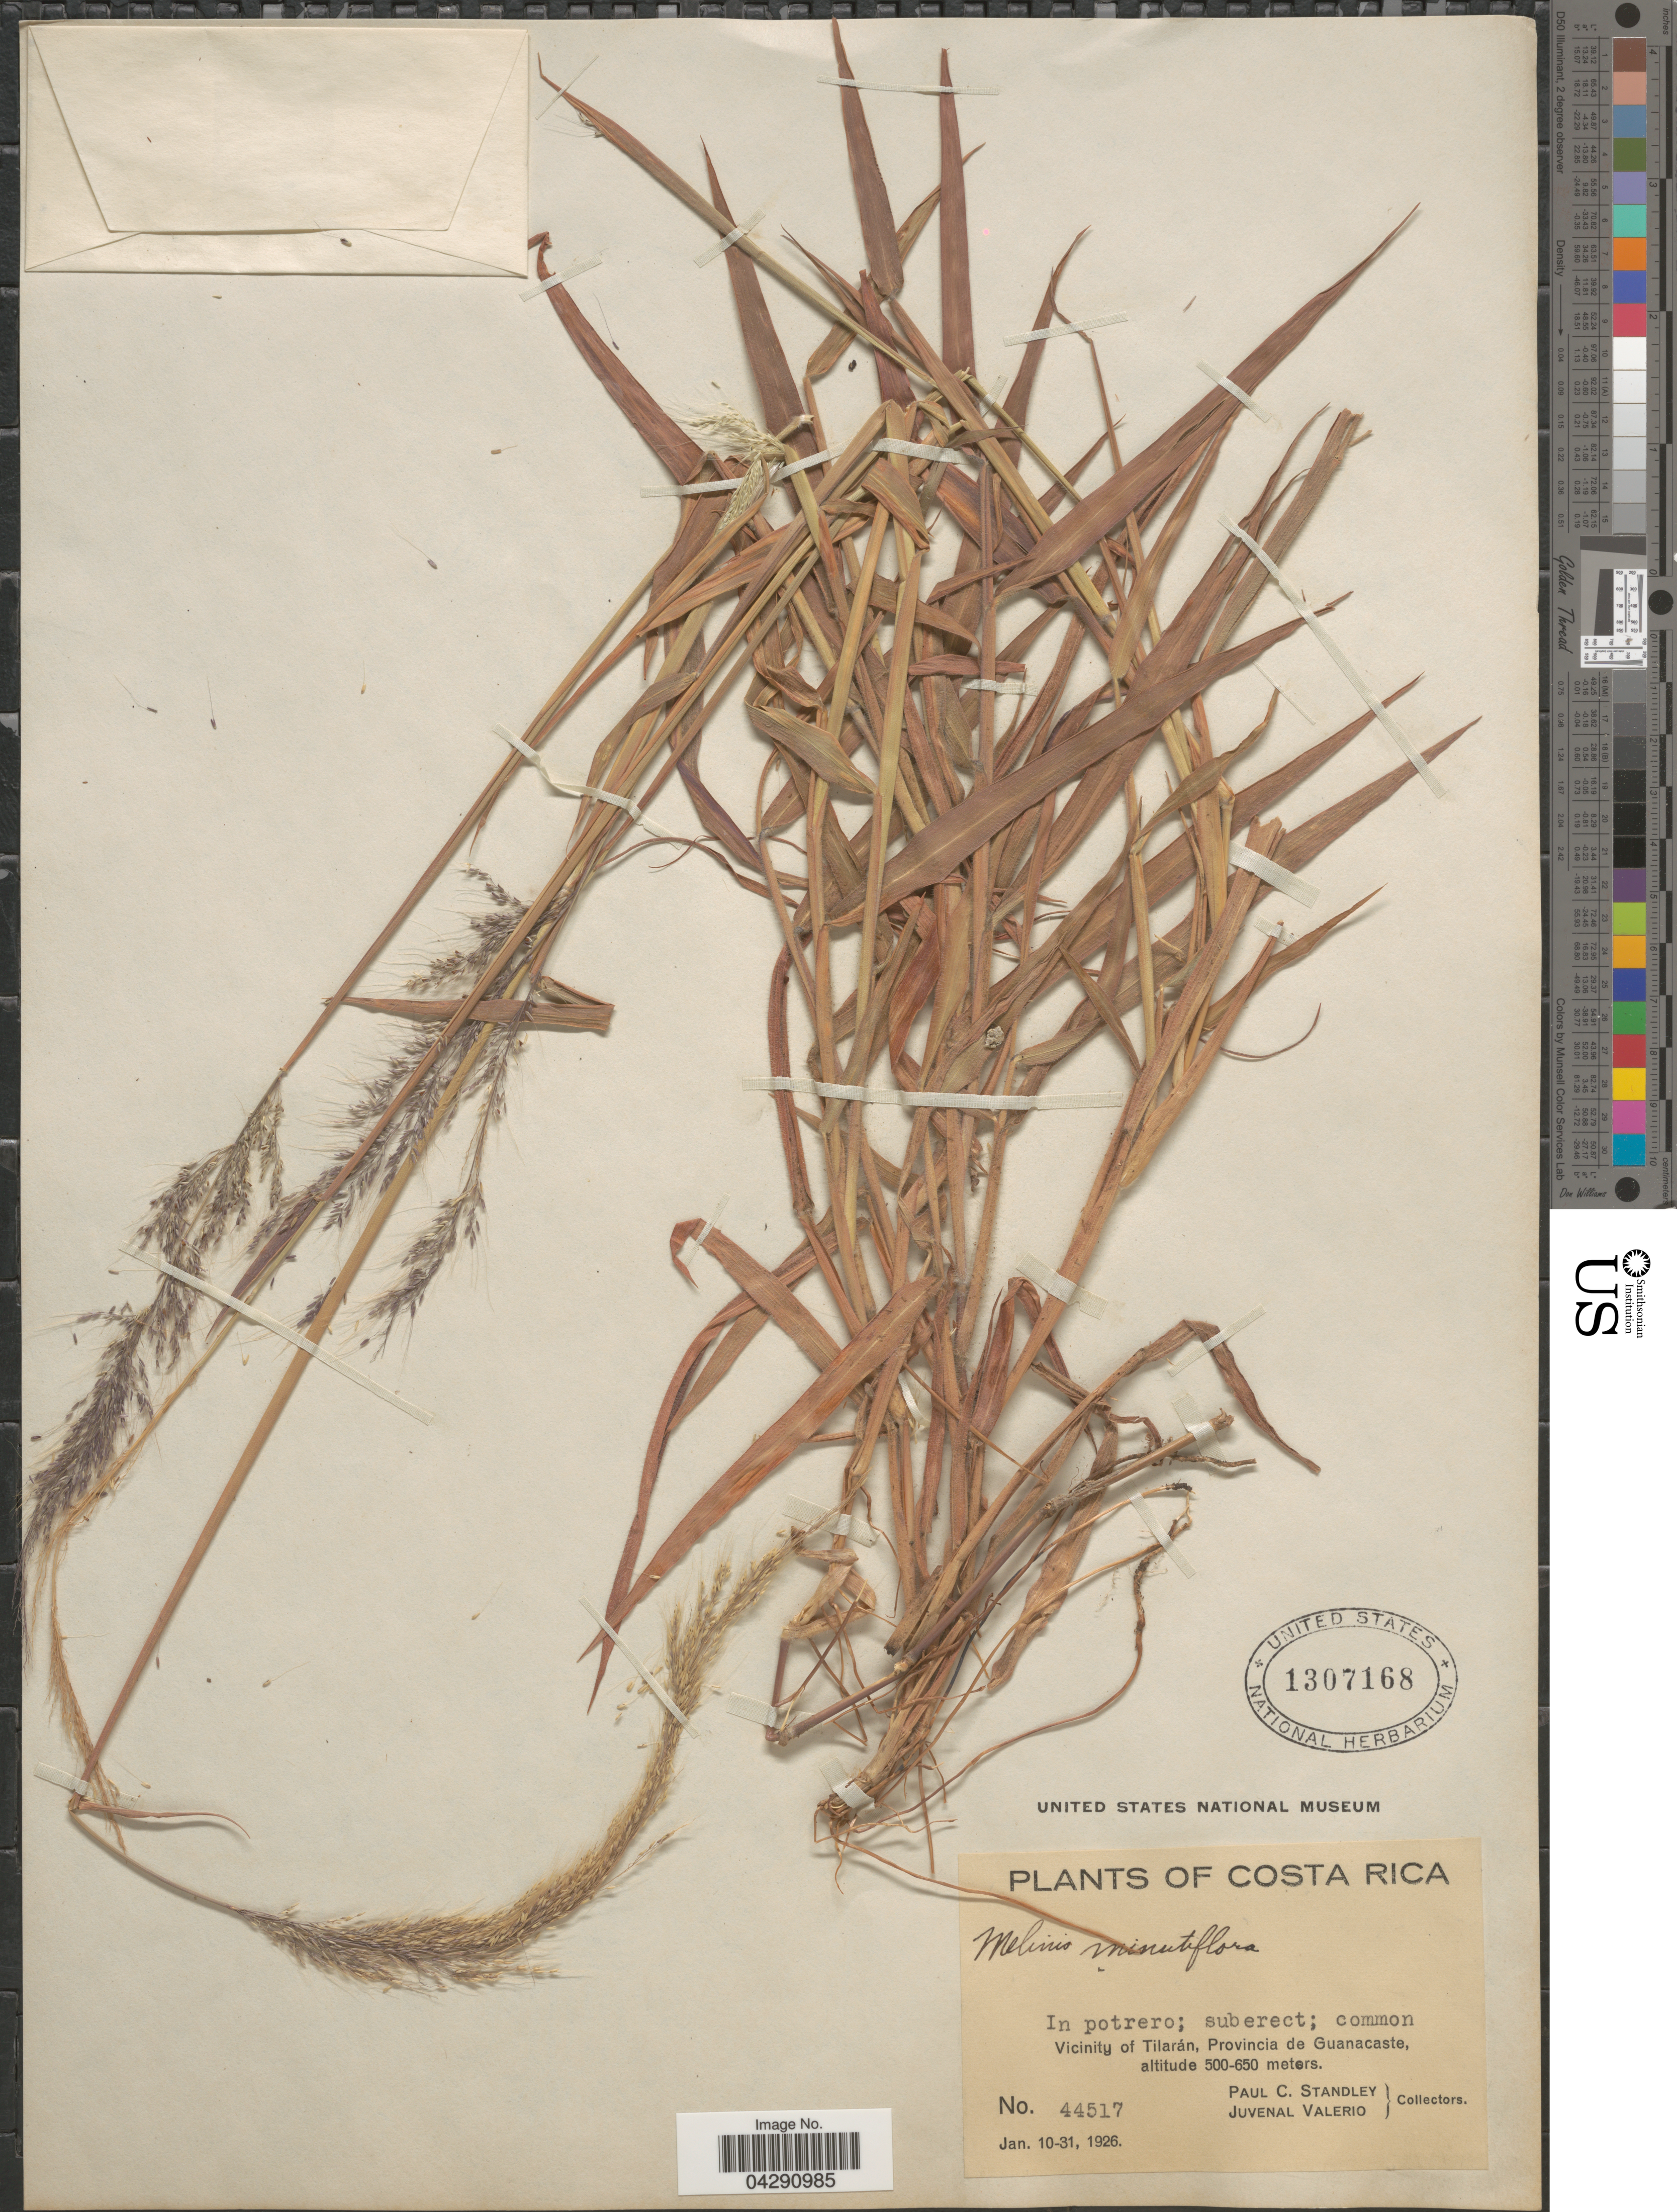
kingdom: Plantae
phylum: Tracheophyta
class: Liliopsida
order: Poales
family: Poaceae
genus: Melinis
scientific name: Melinis minutiflora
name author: P. Beauv.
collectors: P. C. Standley & J. Valerio R.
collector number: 44517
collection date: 1926-01-10/1926-01-31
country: Costa Rica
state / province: Guanacaste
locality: Vicinity of Tilarán.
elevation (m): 500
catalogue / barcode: US 1307168